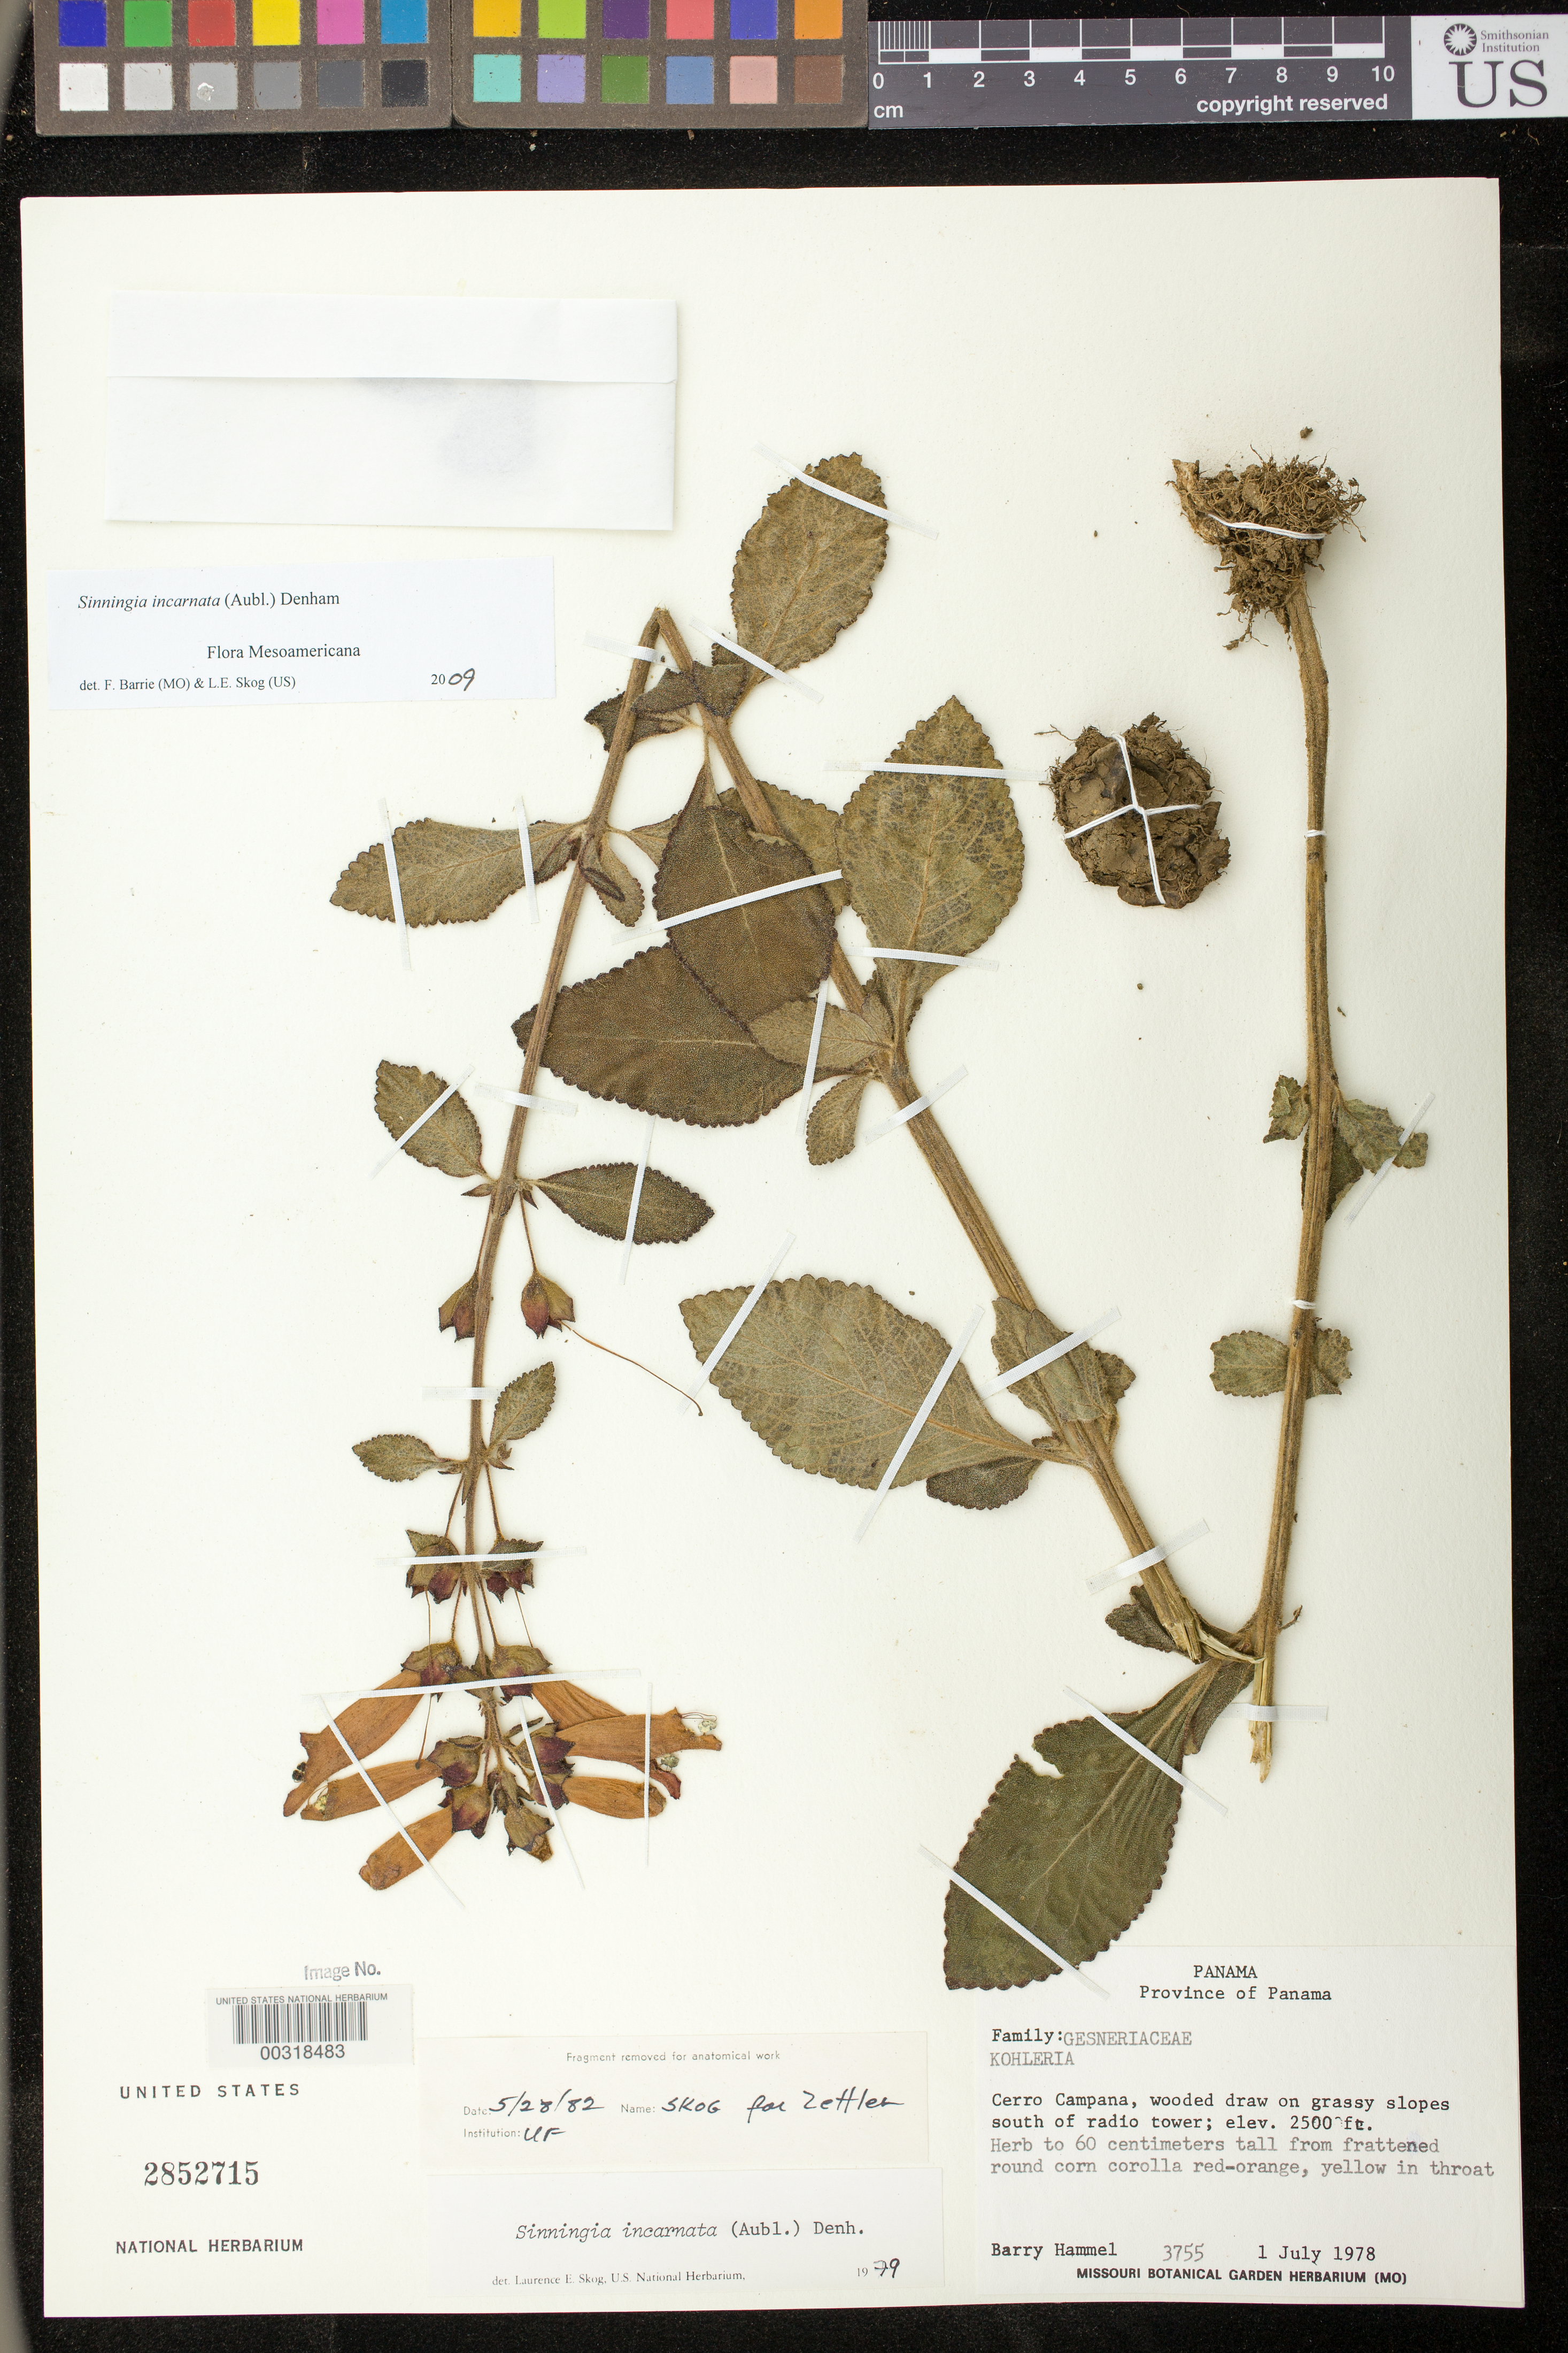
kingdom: Plantae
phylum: Tracheophyta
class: Magnoliopsida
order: Lamiales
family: Gesneriaceae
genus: Sinningia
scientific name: Sinningia incarnata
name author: (Aubl.) D.L. Denham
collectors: B. Hammel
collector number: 3755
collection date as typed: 01 Jul 1978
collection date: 1978-07-01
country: Panama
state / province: Panamá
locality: Cerro Campana, S of Radio tower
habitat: wooded draw on grassy slopes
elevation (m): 762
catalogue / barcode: US 2852715